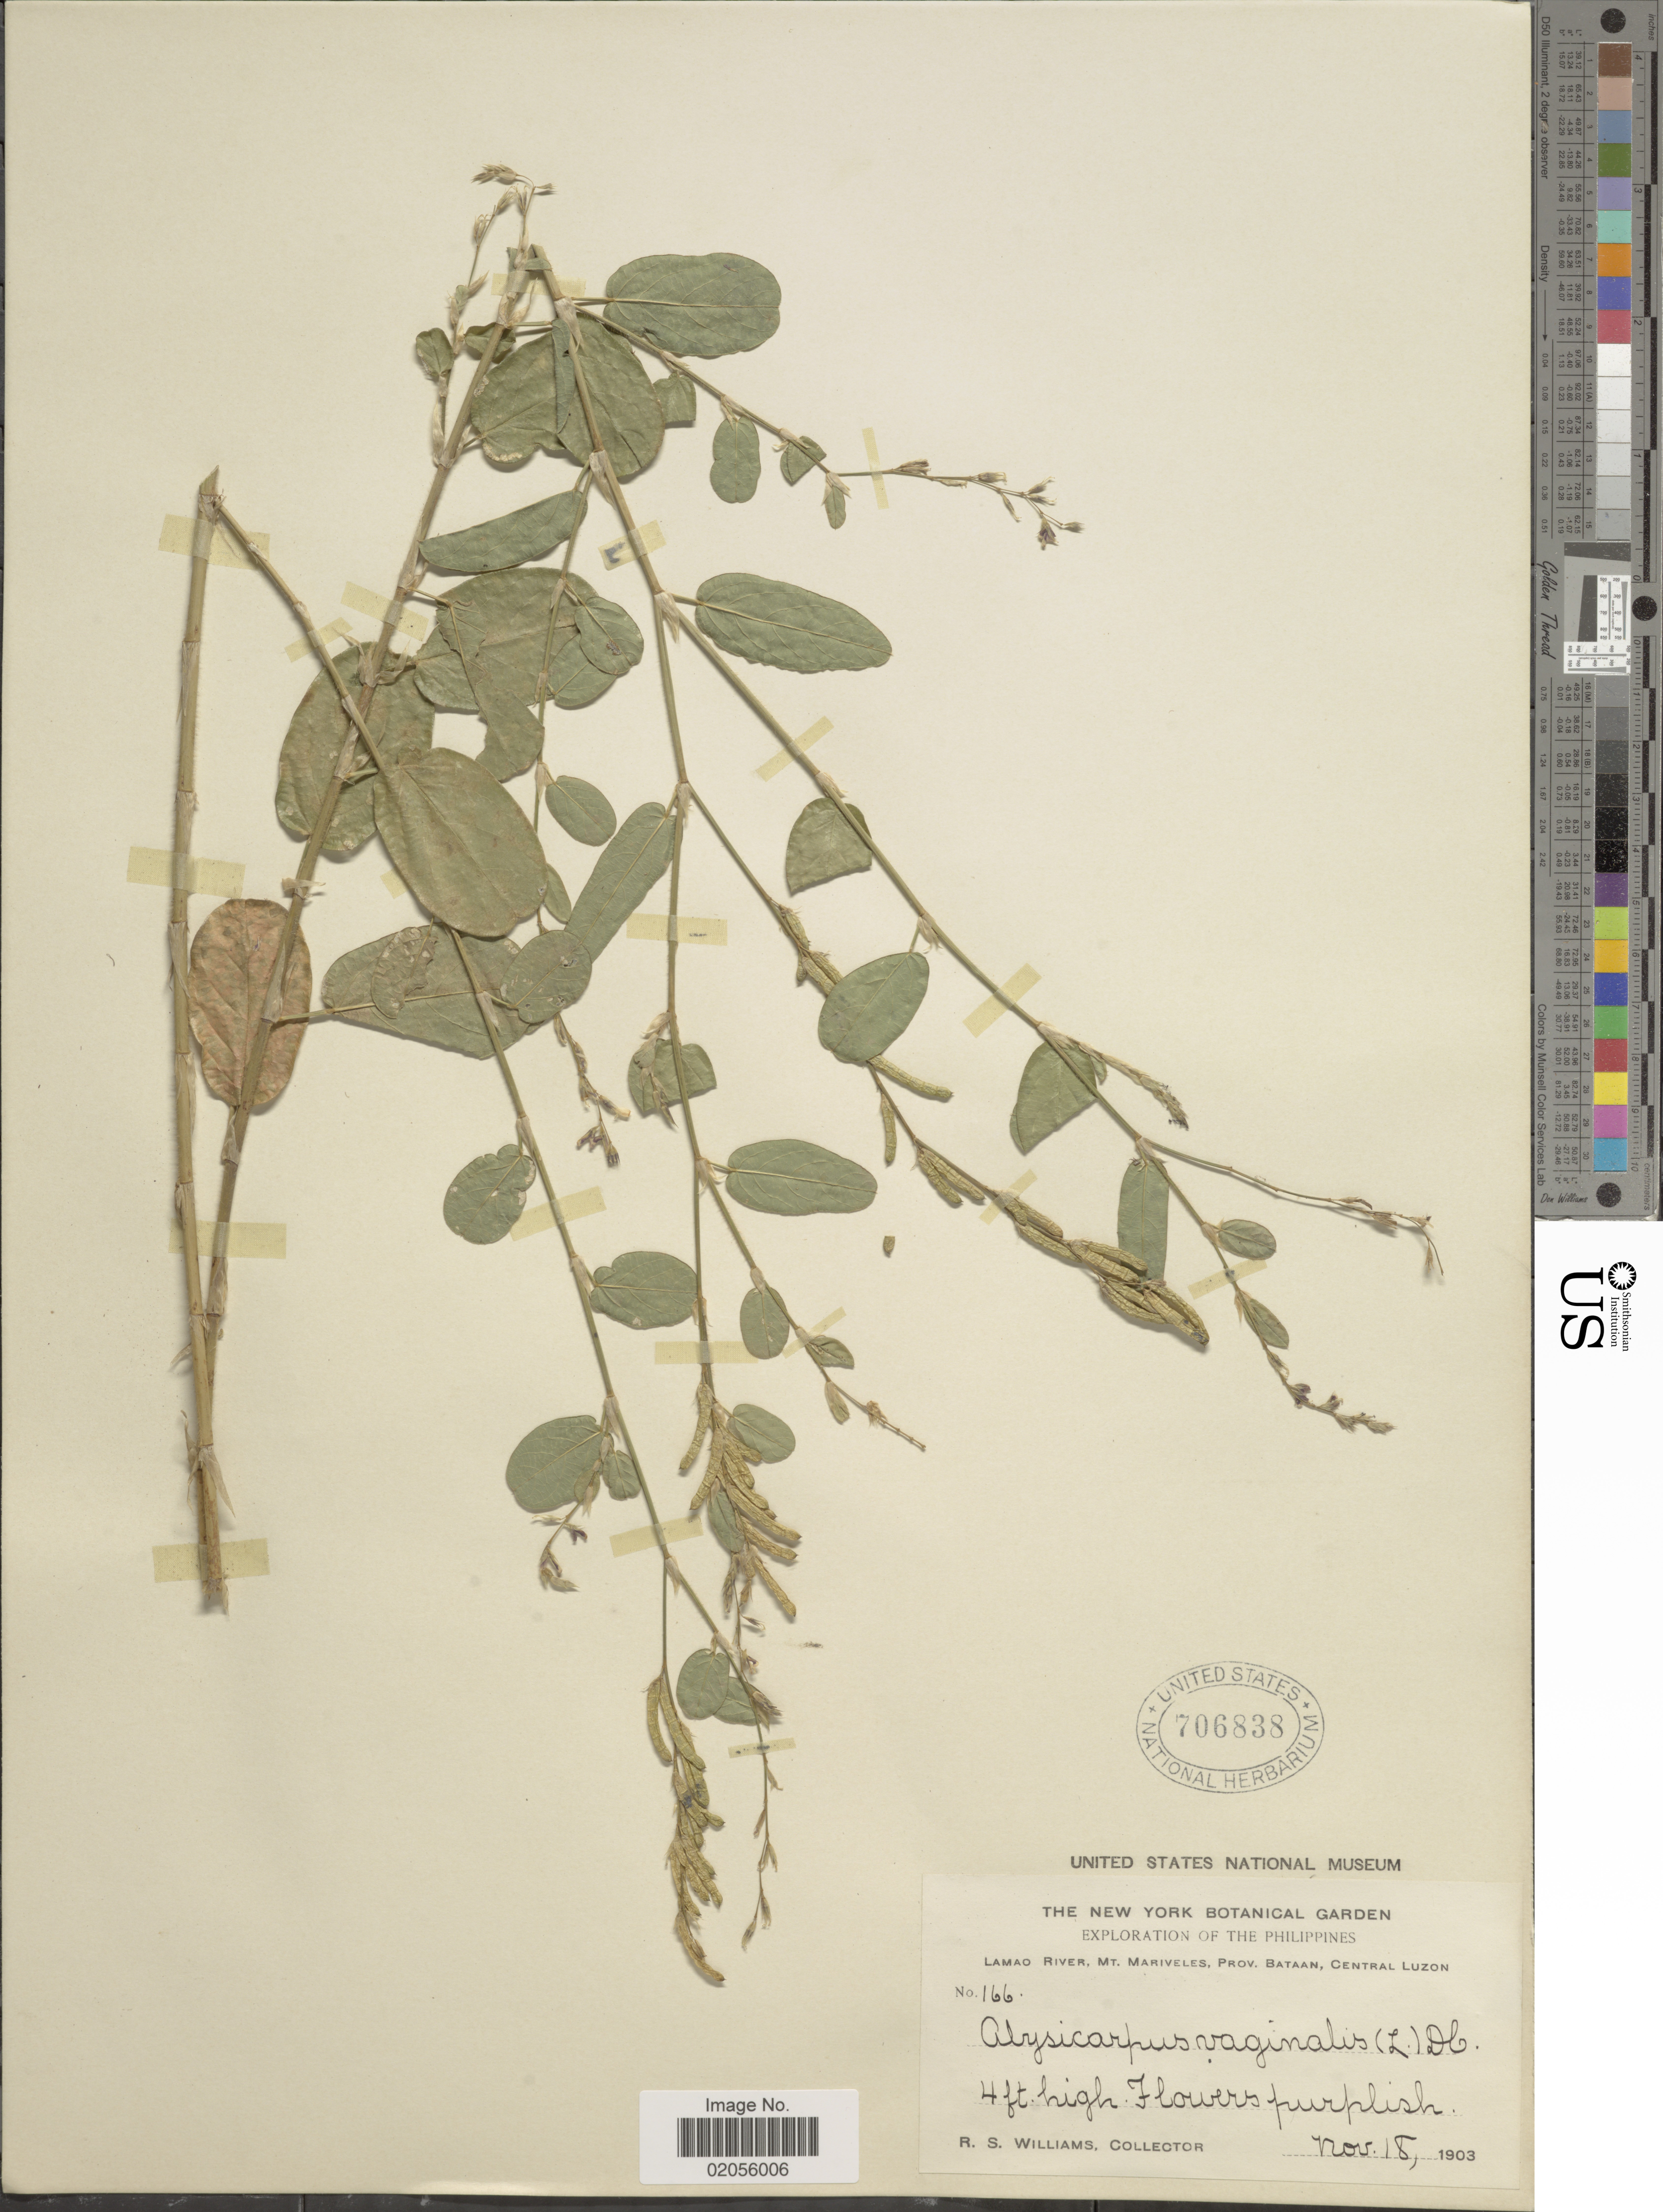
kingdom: Plantae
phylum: Tracheophyta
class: Magnoliopsida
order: Fabales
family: Fabaceae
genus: Alysicarpus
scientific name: Alysicarpus vaginalis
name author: (L.) DC.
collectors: R. S. Williams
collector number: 166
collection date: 1903-11-18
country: Philippines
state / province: Central Luzon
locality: Lamao River, Mt. Mariveles, Prov. Bataan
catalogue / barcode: US 706838